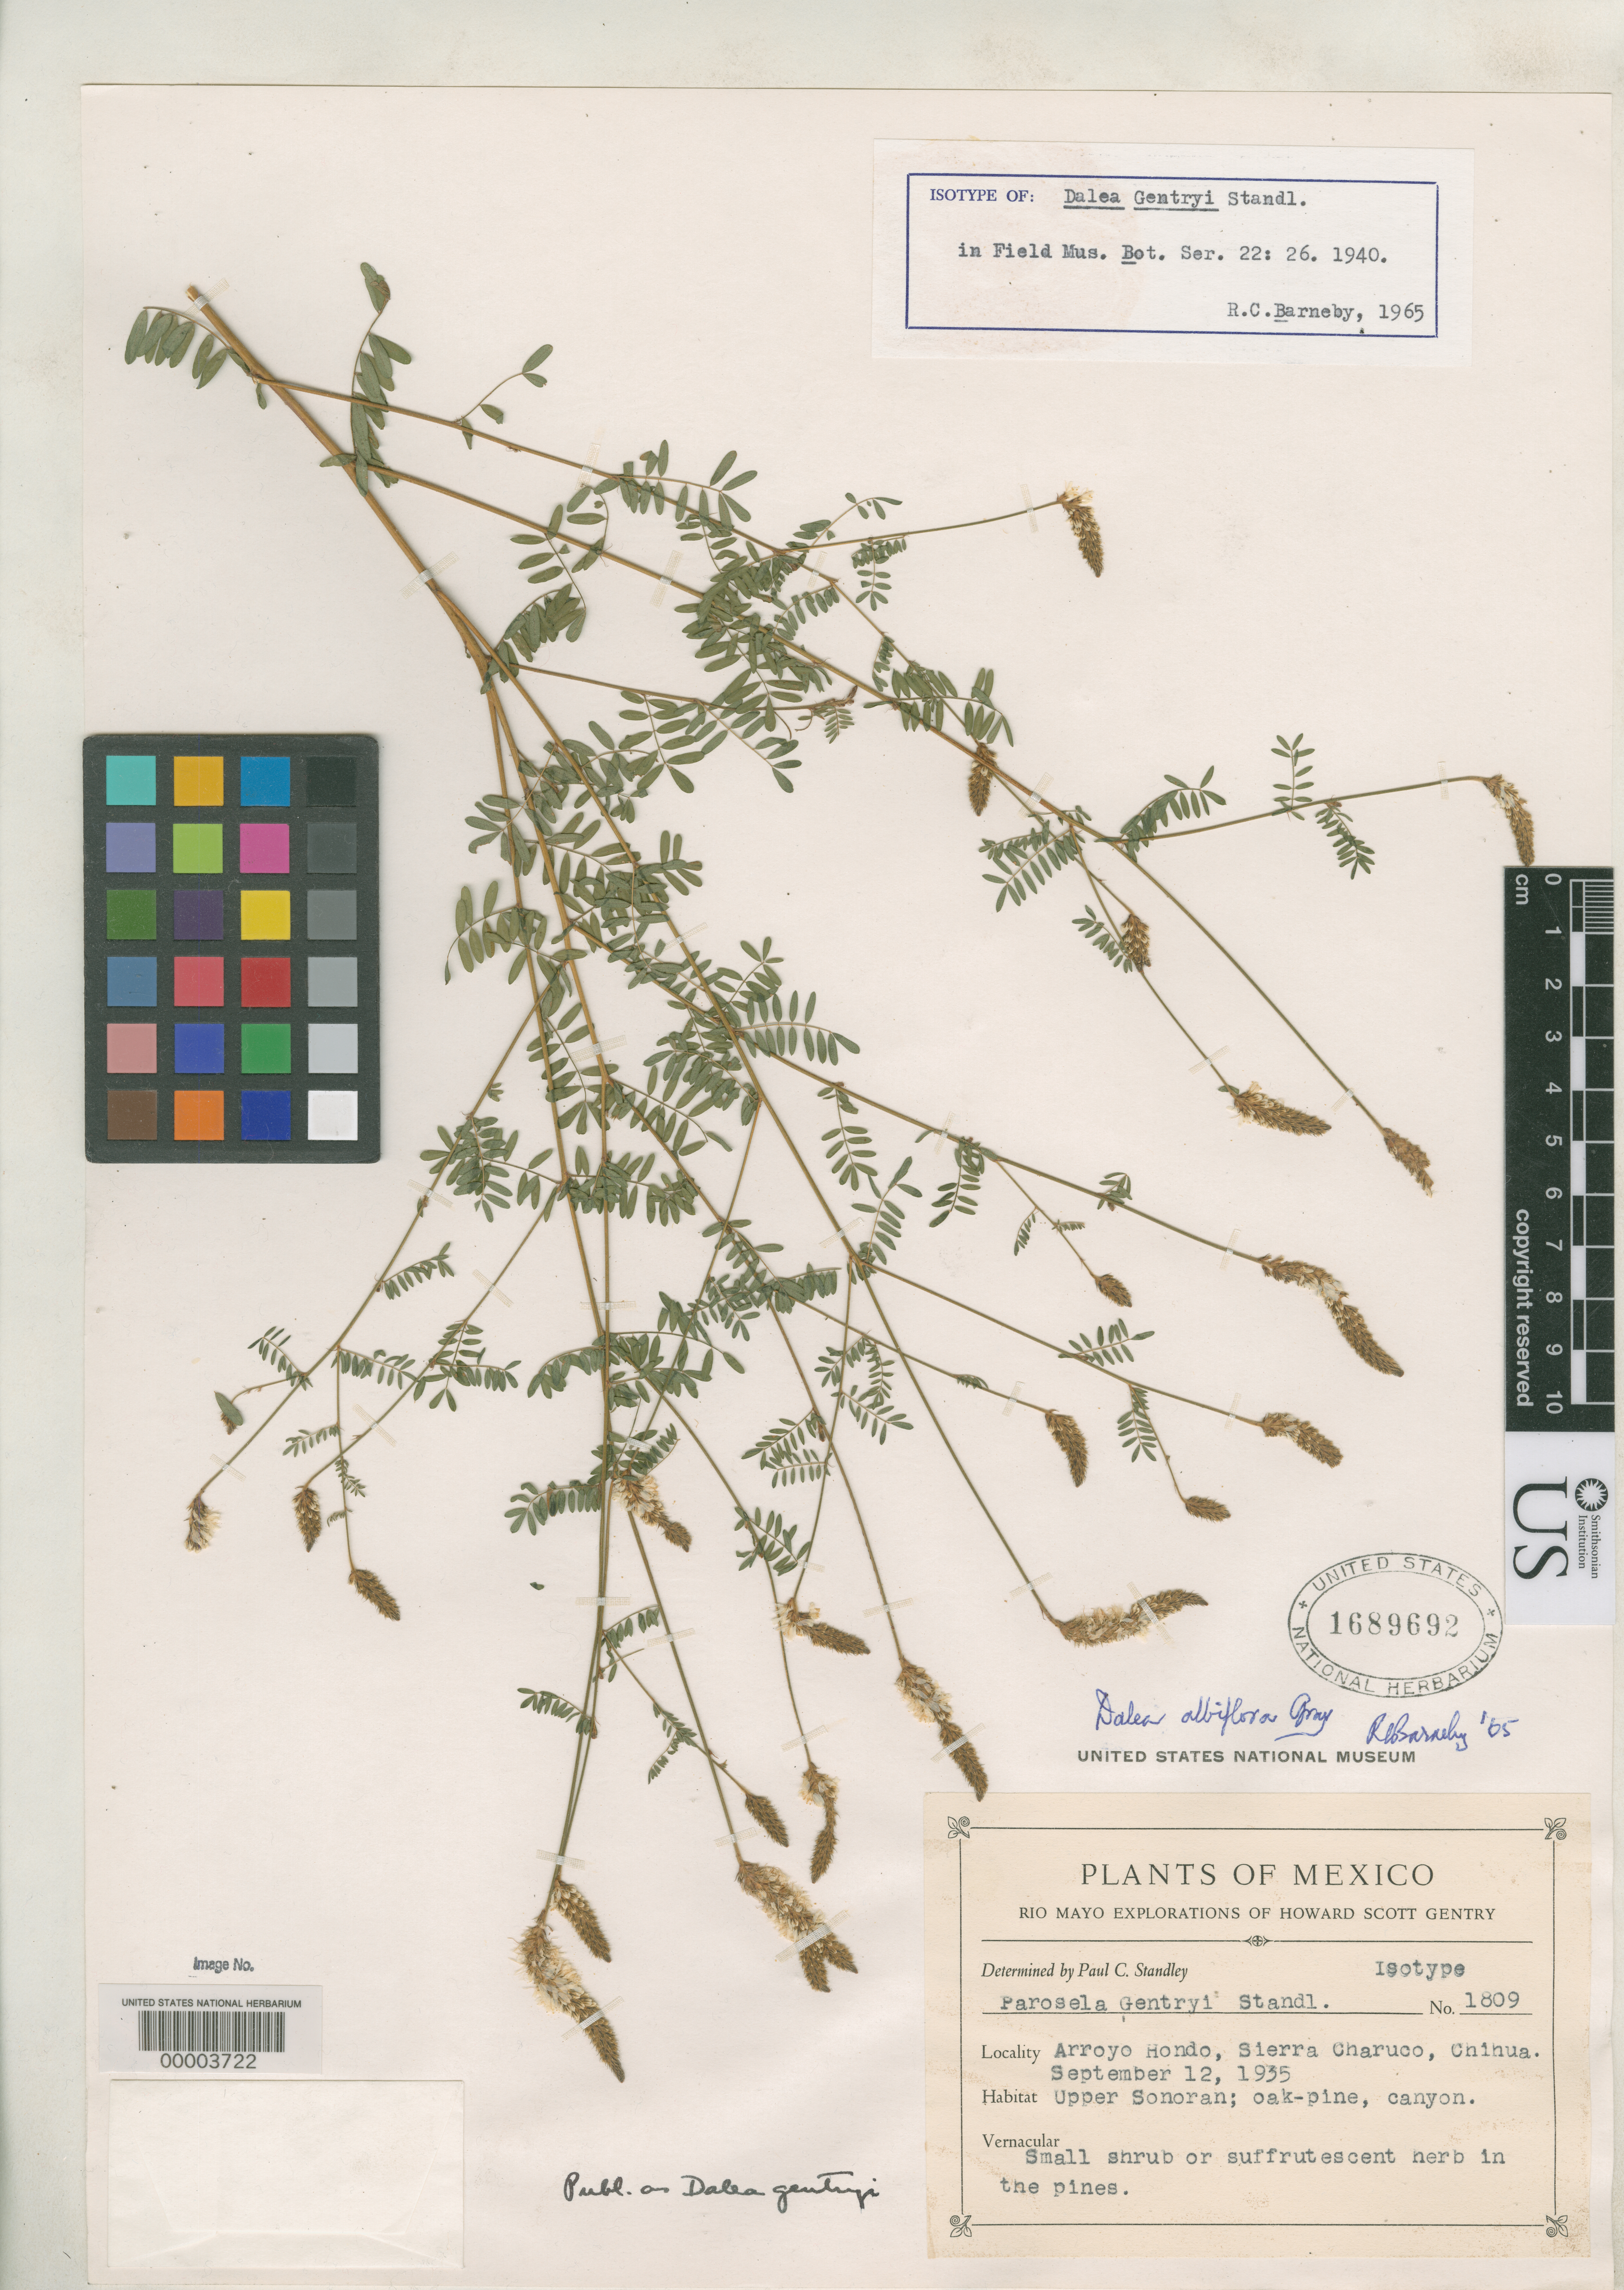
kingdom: Plantae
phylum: Tracheophyta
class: Magnoliopsida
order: Fabales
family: Fabaceae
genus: Dalea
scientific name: Dalea gentryi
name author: Standl.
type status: Isotype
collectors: H. S. Gentry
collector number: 1809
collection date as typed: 12 Sep 1935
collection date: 1935-09-12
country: Mexico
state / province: Chihuahua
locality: Arroyo Hondo, Sierra Charuco.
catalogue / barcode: US 1689692